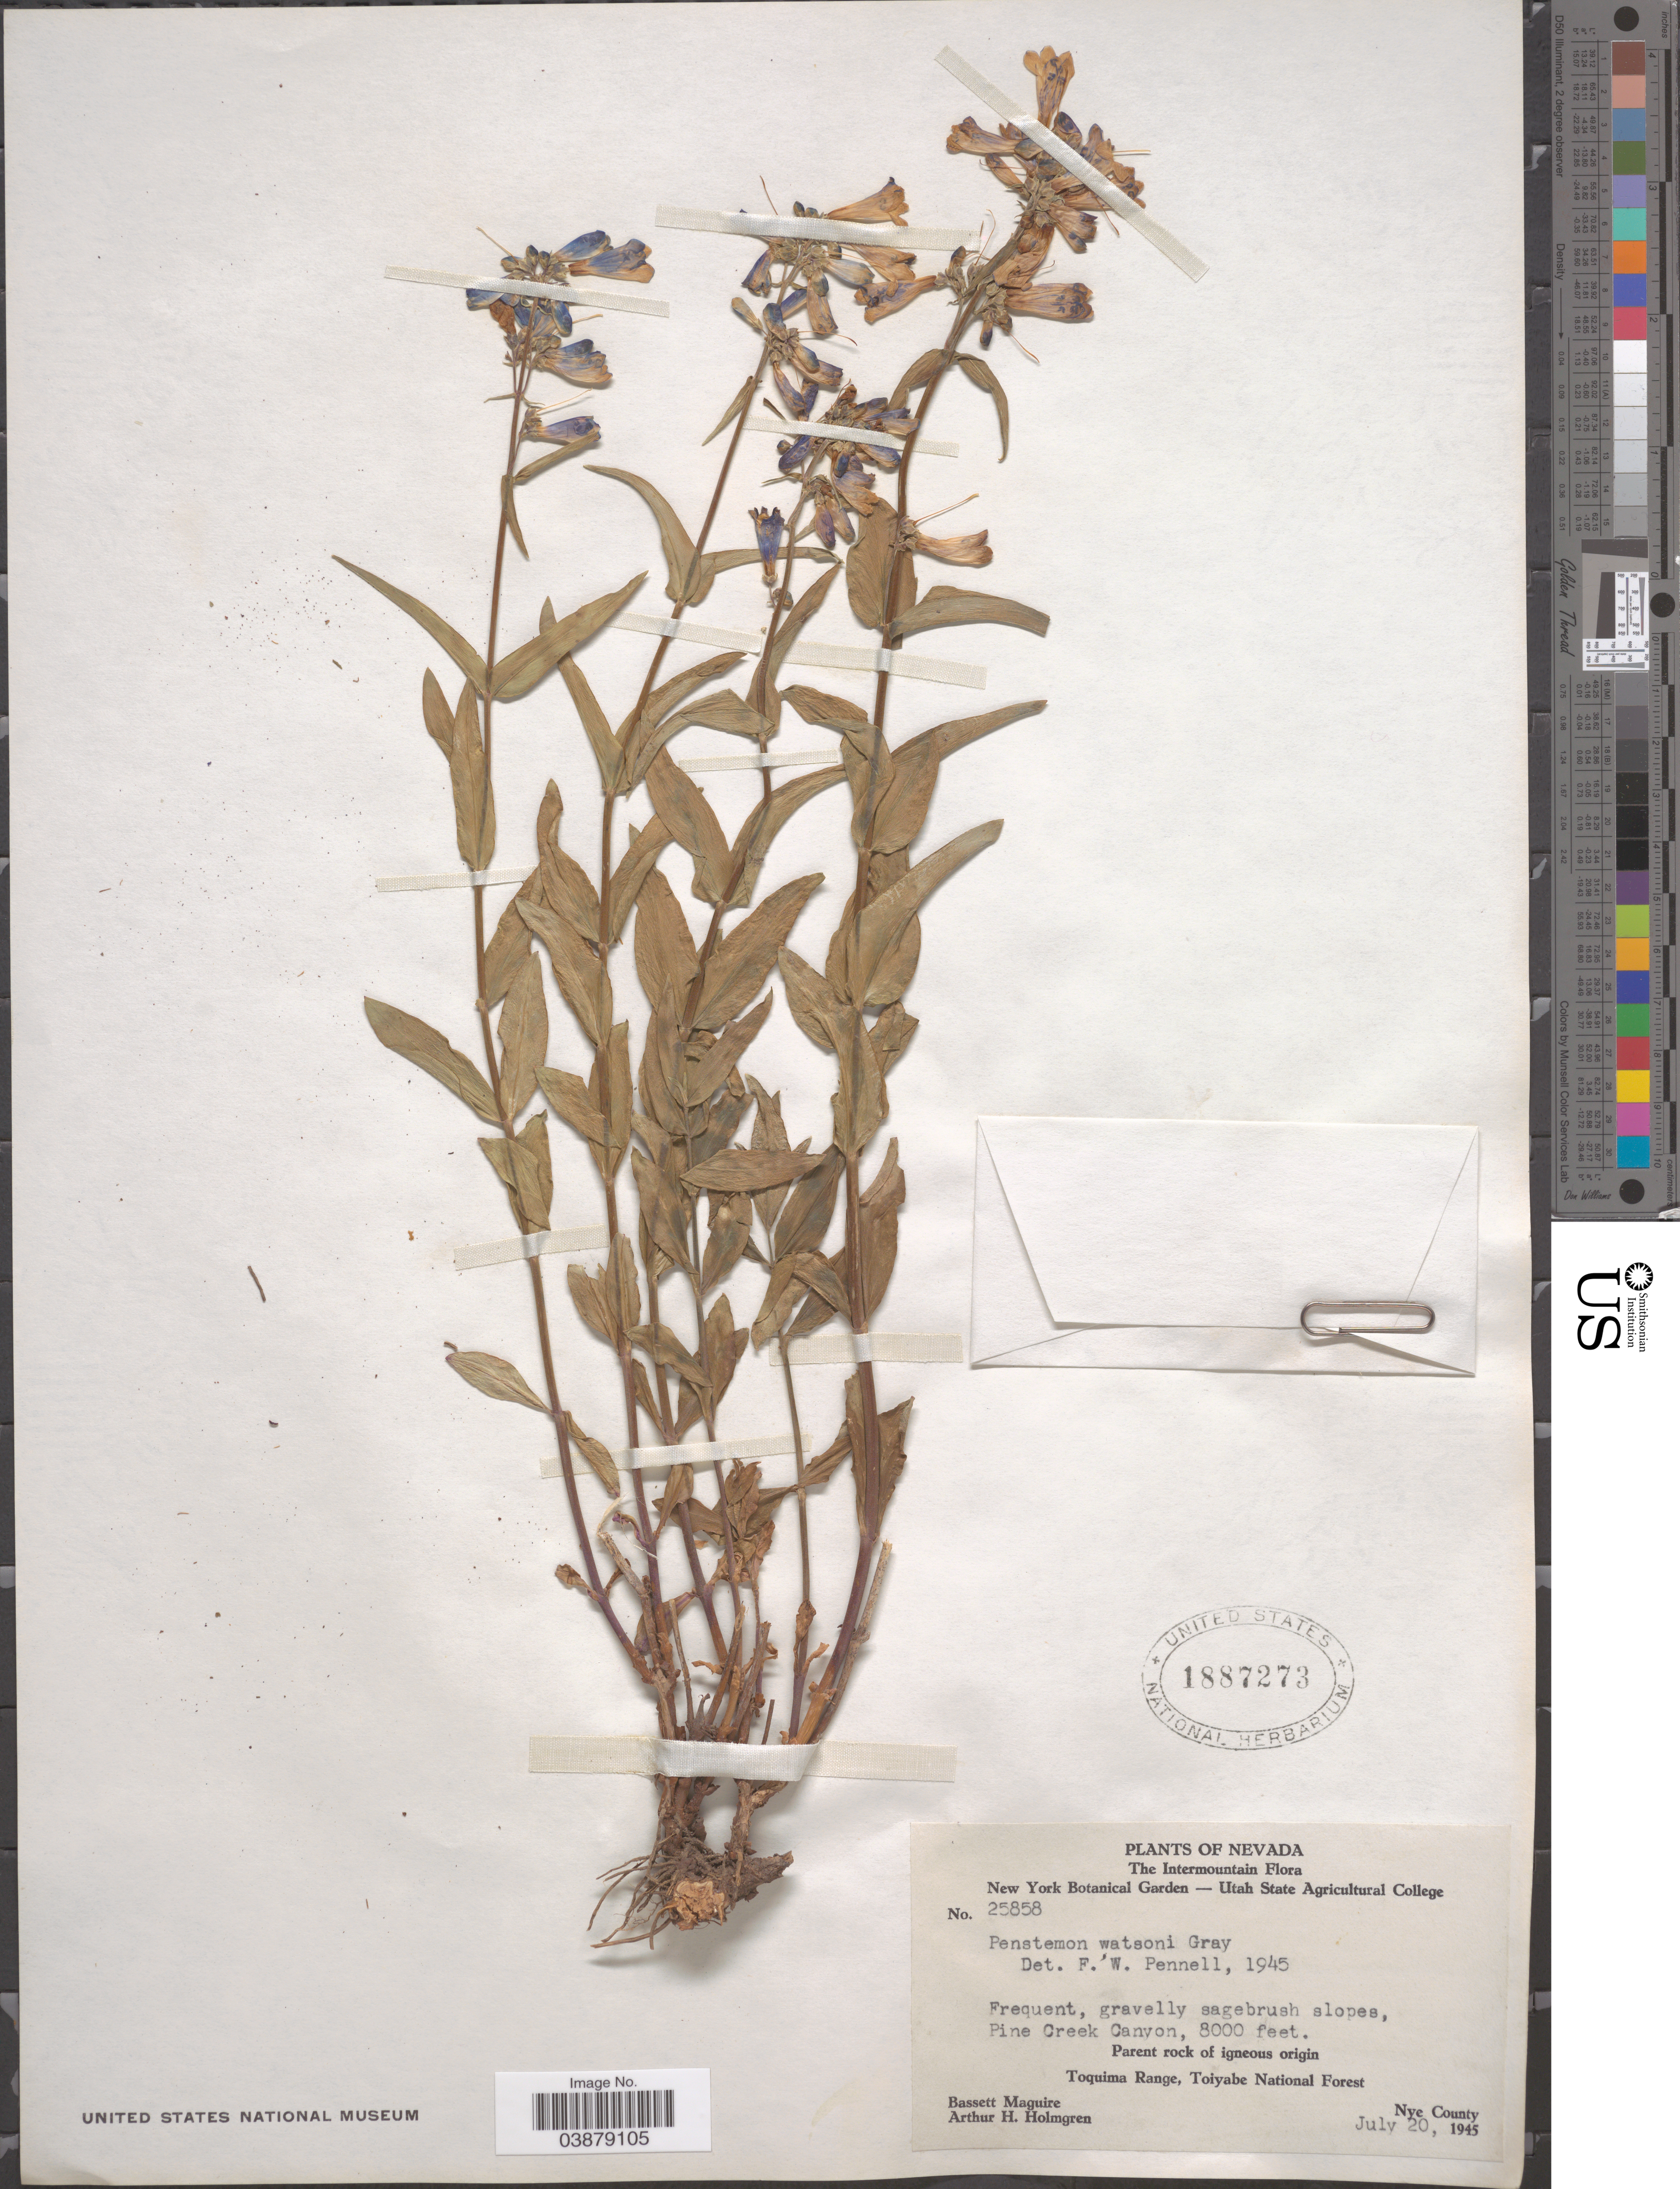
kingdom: Plantae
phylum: Tracheophyta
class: Magnoliopsida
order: Lamiales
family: Plantaginaceae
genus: Penstemon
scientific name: Penstemon watsonii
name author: A. Gray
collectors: B. Maguire & A. H. Holmgren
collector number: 25858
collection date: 1945-07-20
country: United States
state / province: Nevada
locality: The Intermountain. Pine Creek Canyon, Toquima Range, Toiyabe National Forest, Nye County.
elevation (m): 2438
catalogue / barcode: US 1887273